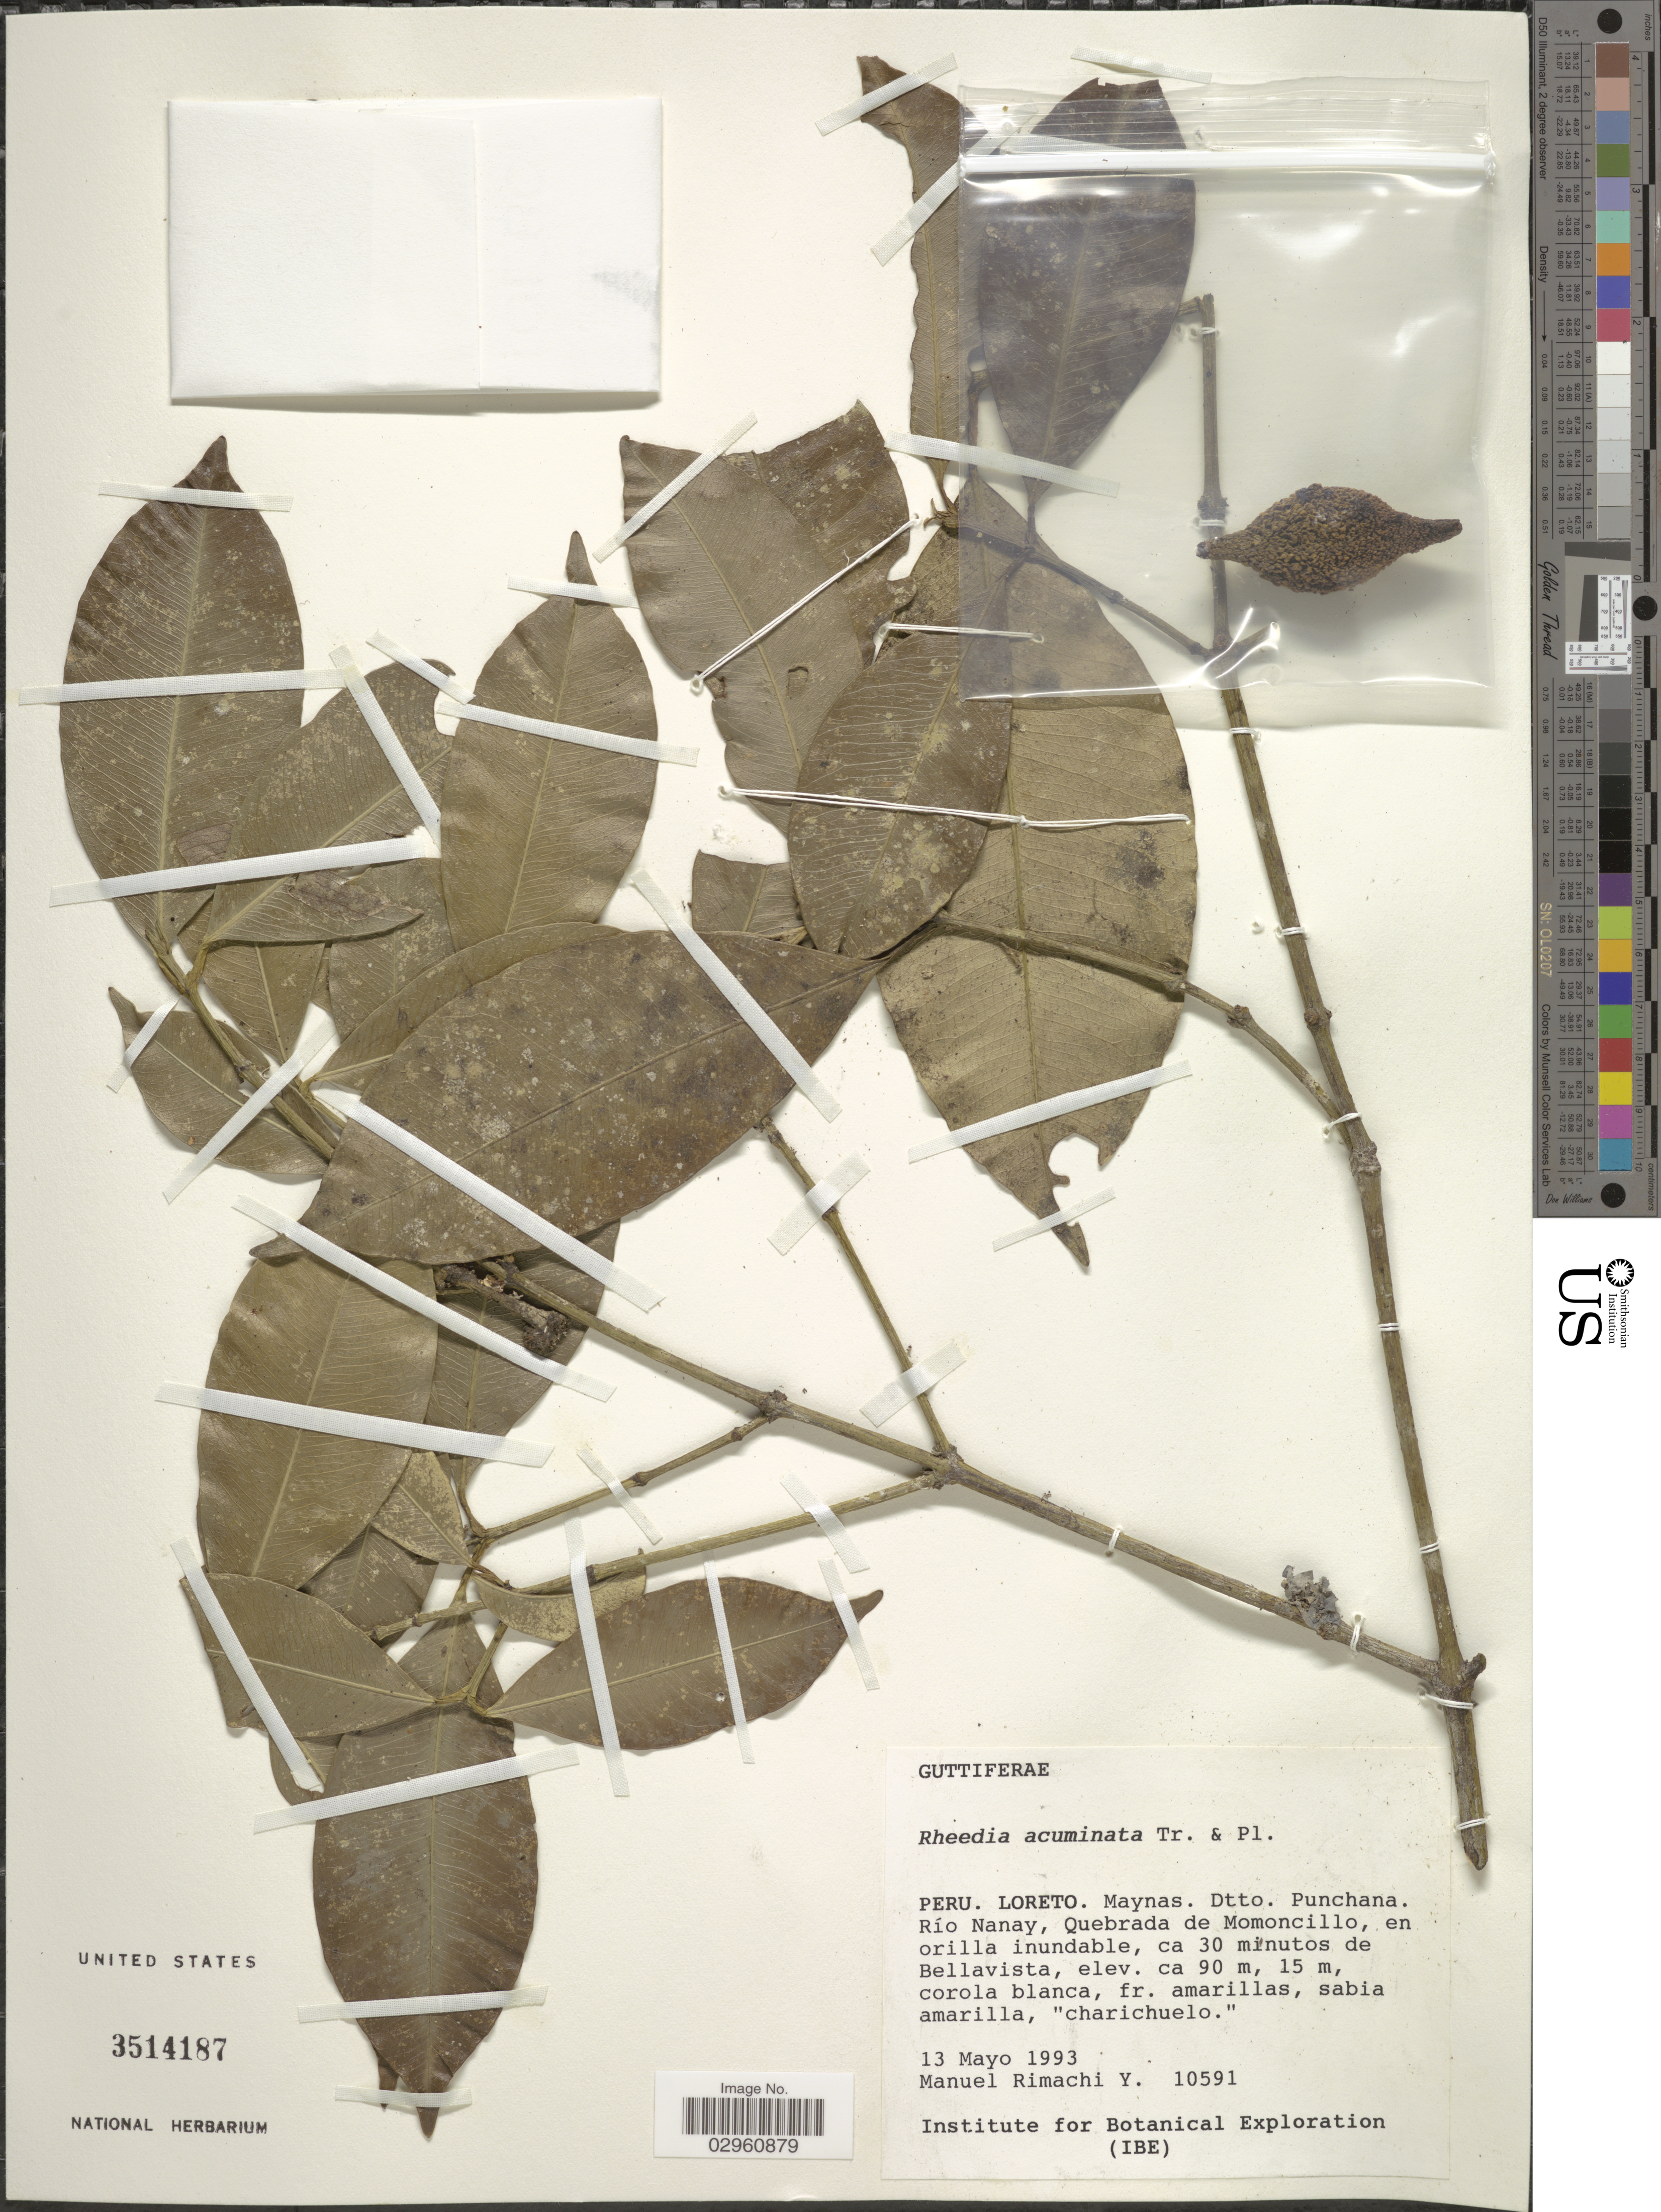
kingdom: Plantae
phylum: Tracheophyta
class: Magnoliopsida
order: Malpighiales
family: Clusiaceae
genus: Garcinia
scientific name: Garcinia madruno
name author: (Kunth) Hammel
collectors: M. Rimachi Y.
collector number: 10591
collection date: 1993-05-13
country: Peru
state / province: Loreto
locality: Maynas. Dtto. Punchana. Río Nanay, Quebrada de Momoncillo, en orilla inunable, ca 30 minutos de Bellavista.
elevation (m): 90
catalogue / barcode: US 3514187